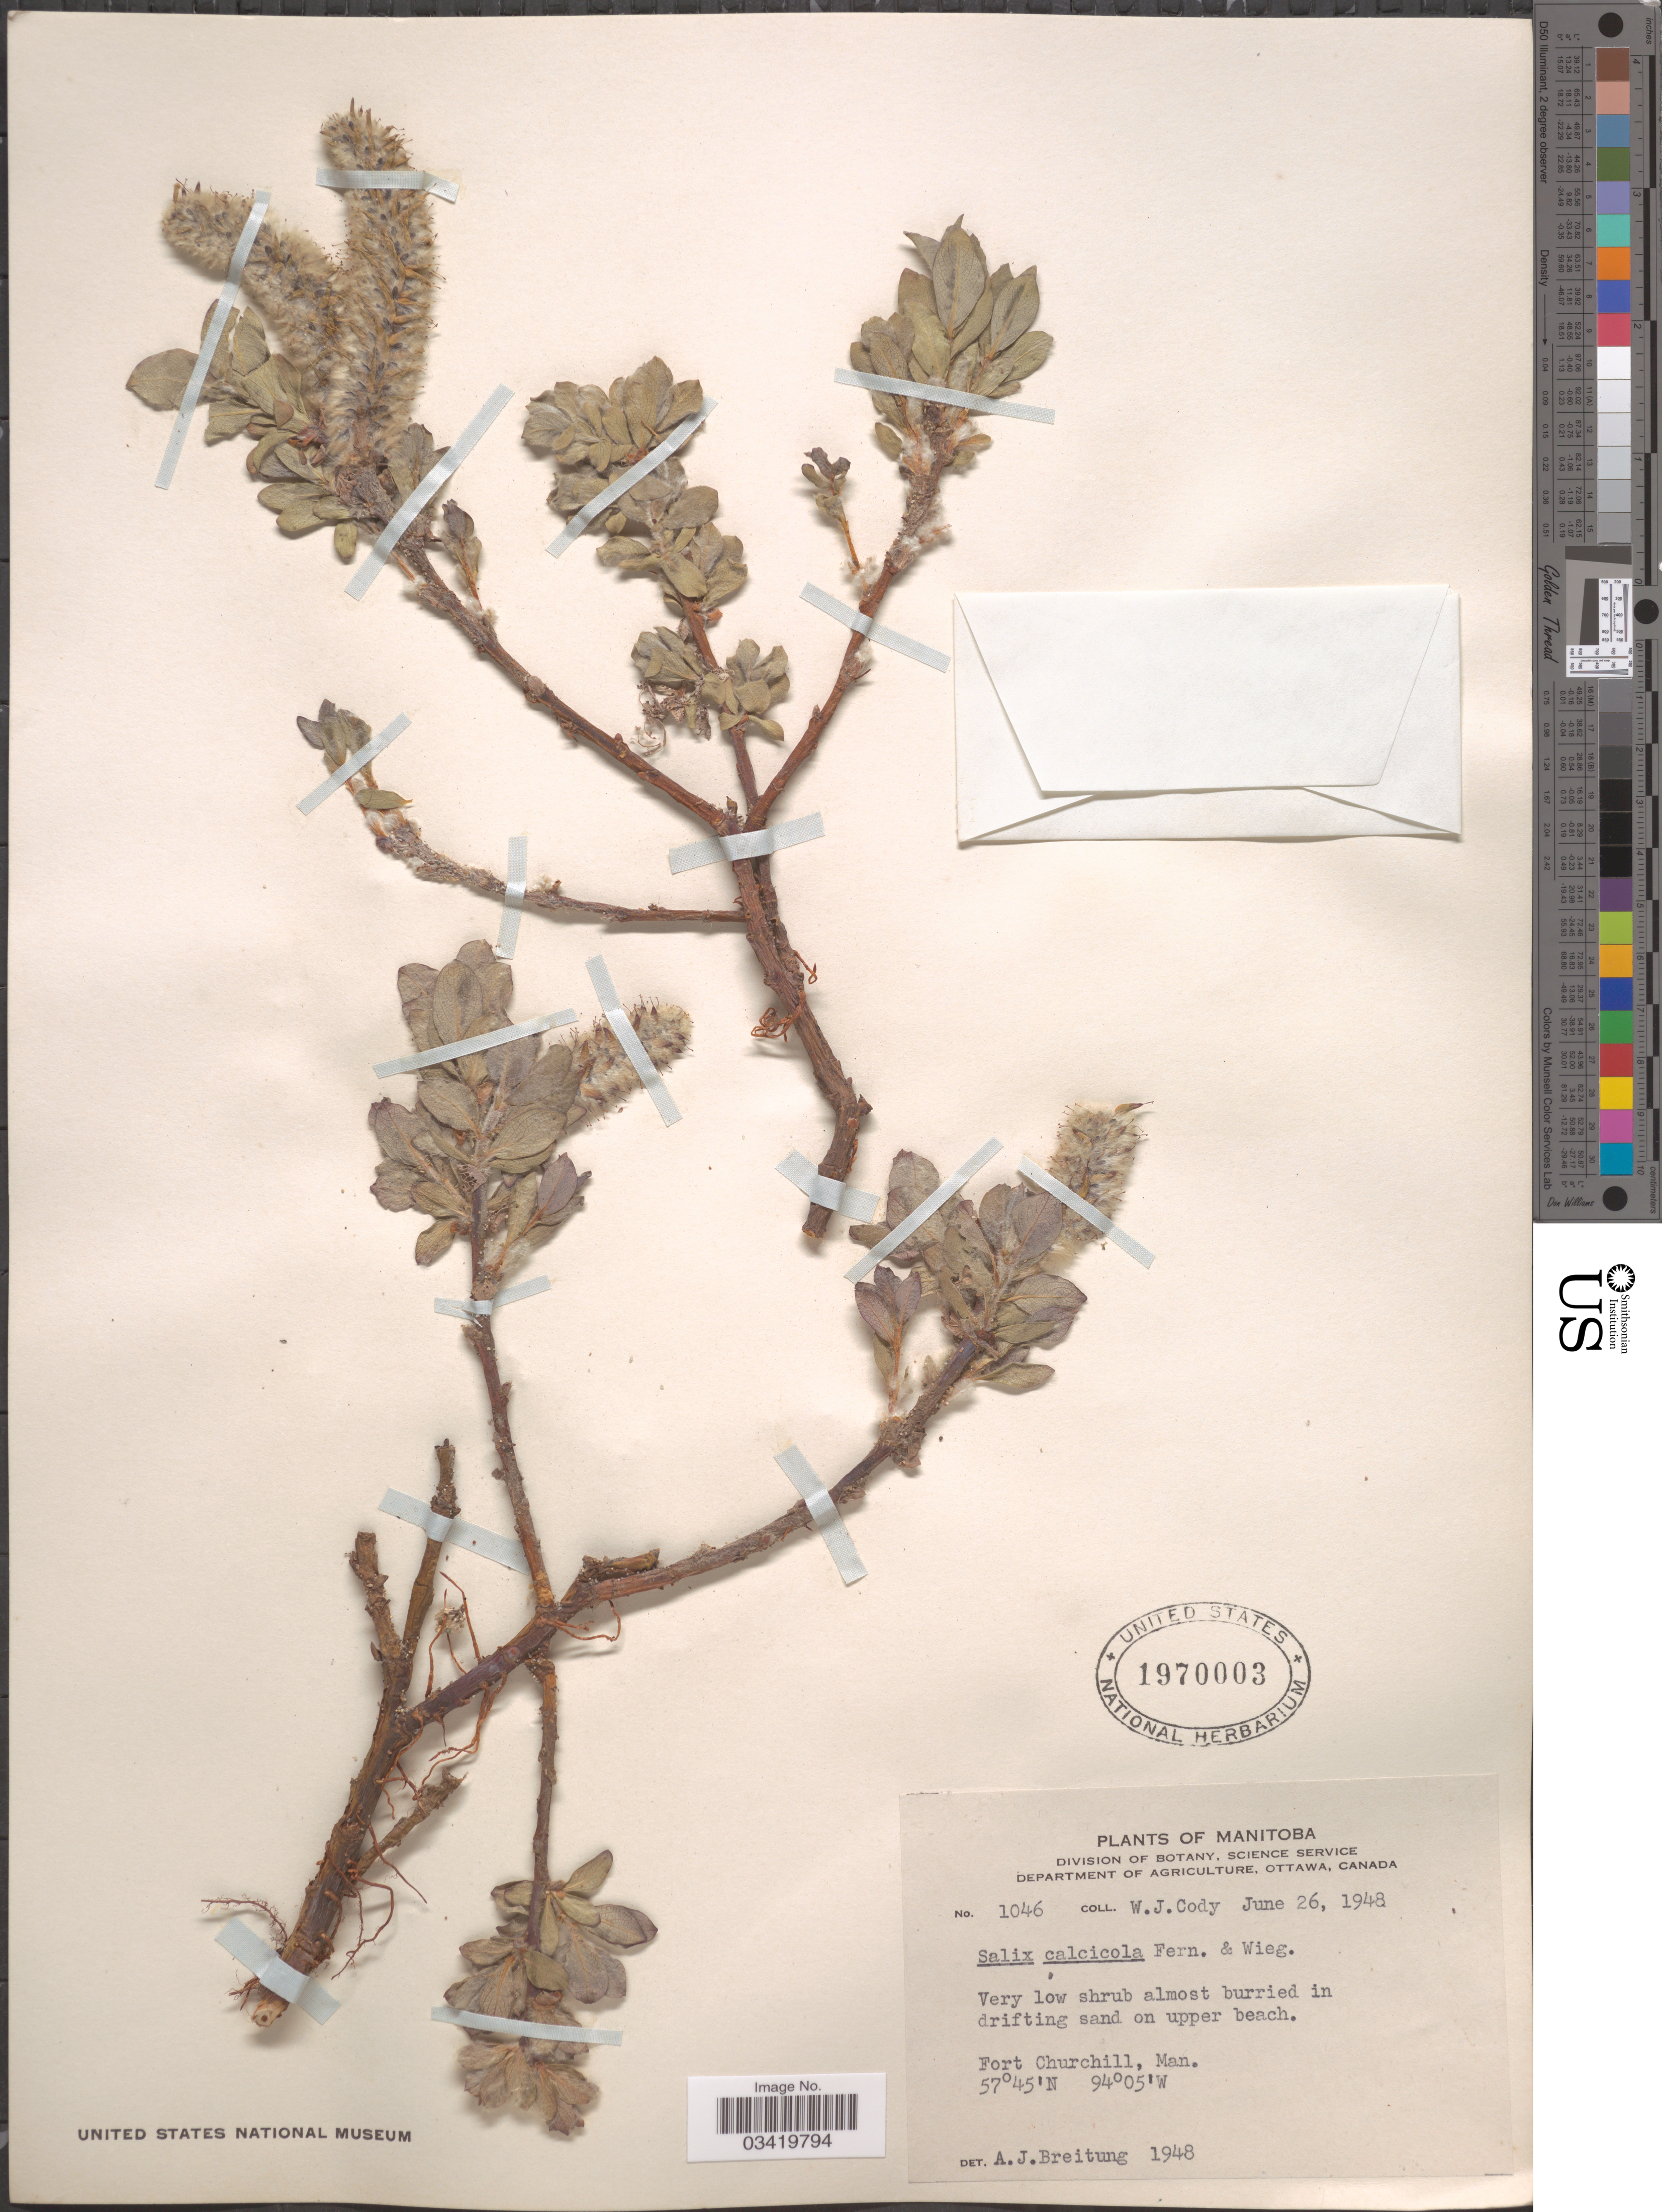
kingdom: Plantae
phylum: Tracheophyta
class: Magnoliopsida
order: Malpighiales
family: Salicaceae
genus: Salix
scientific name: Salix calcicola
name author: Fernald & Wiegand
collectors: W. Cody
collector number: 1046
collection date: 1948-06-26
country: Canada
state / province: Manitoba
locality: Fort Churchill.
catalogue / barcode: US 1970003